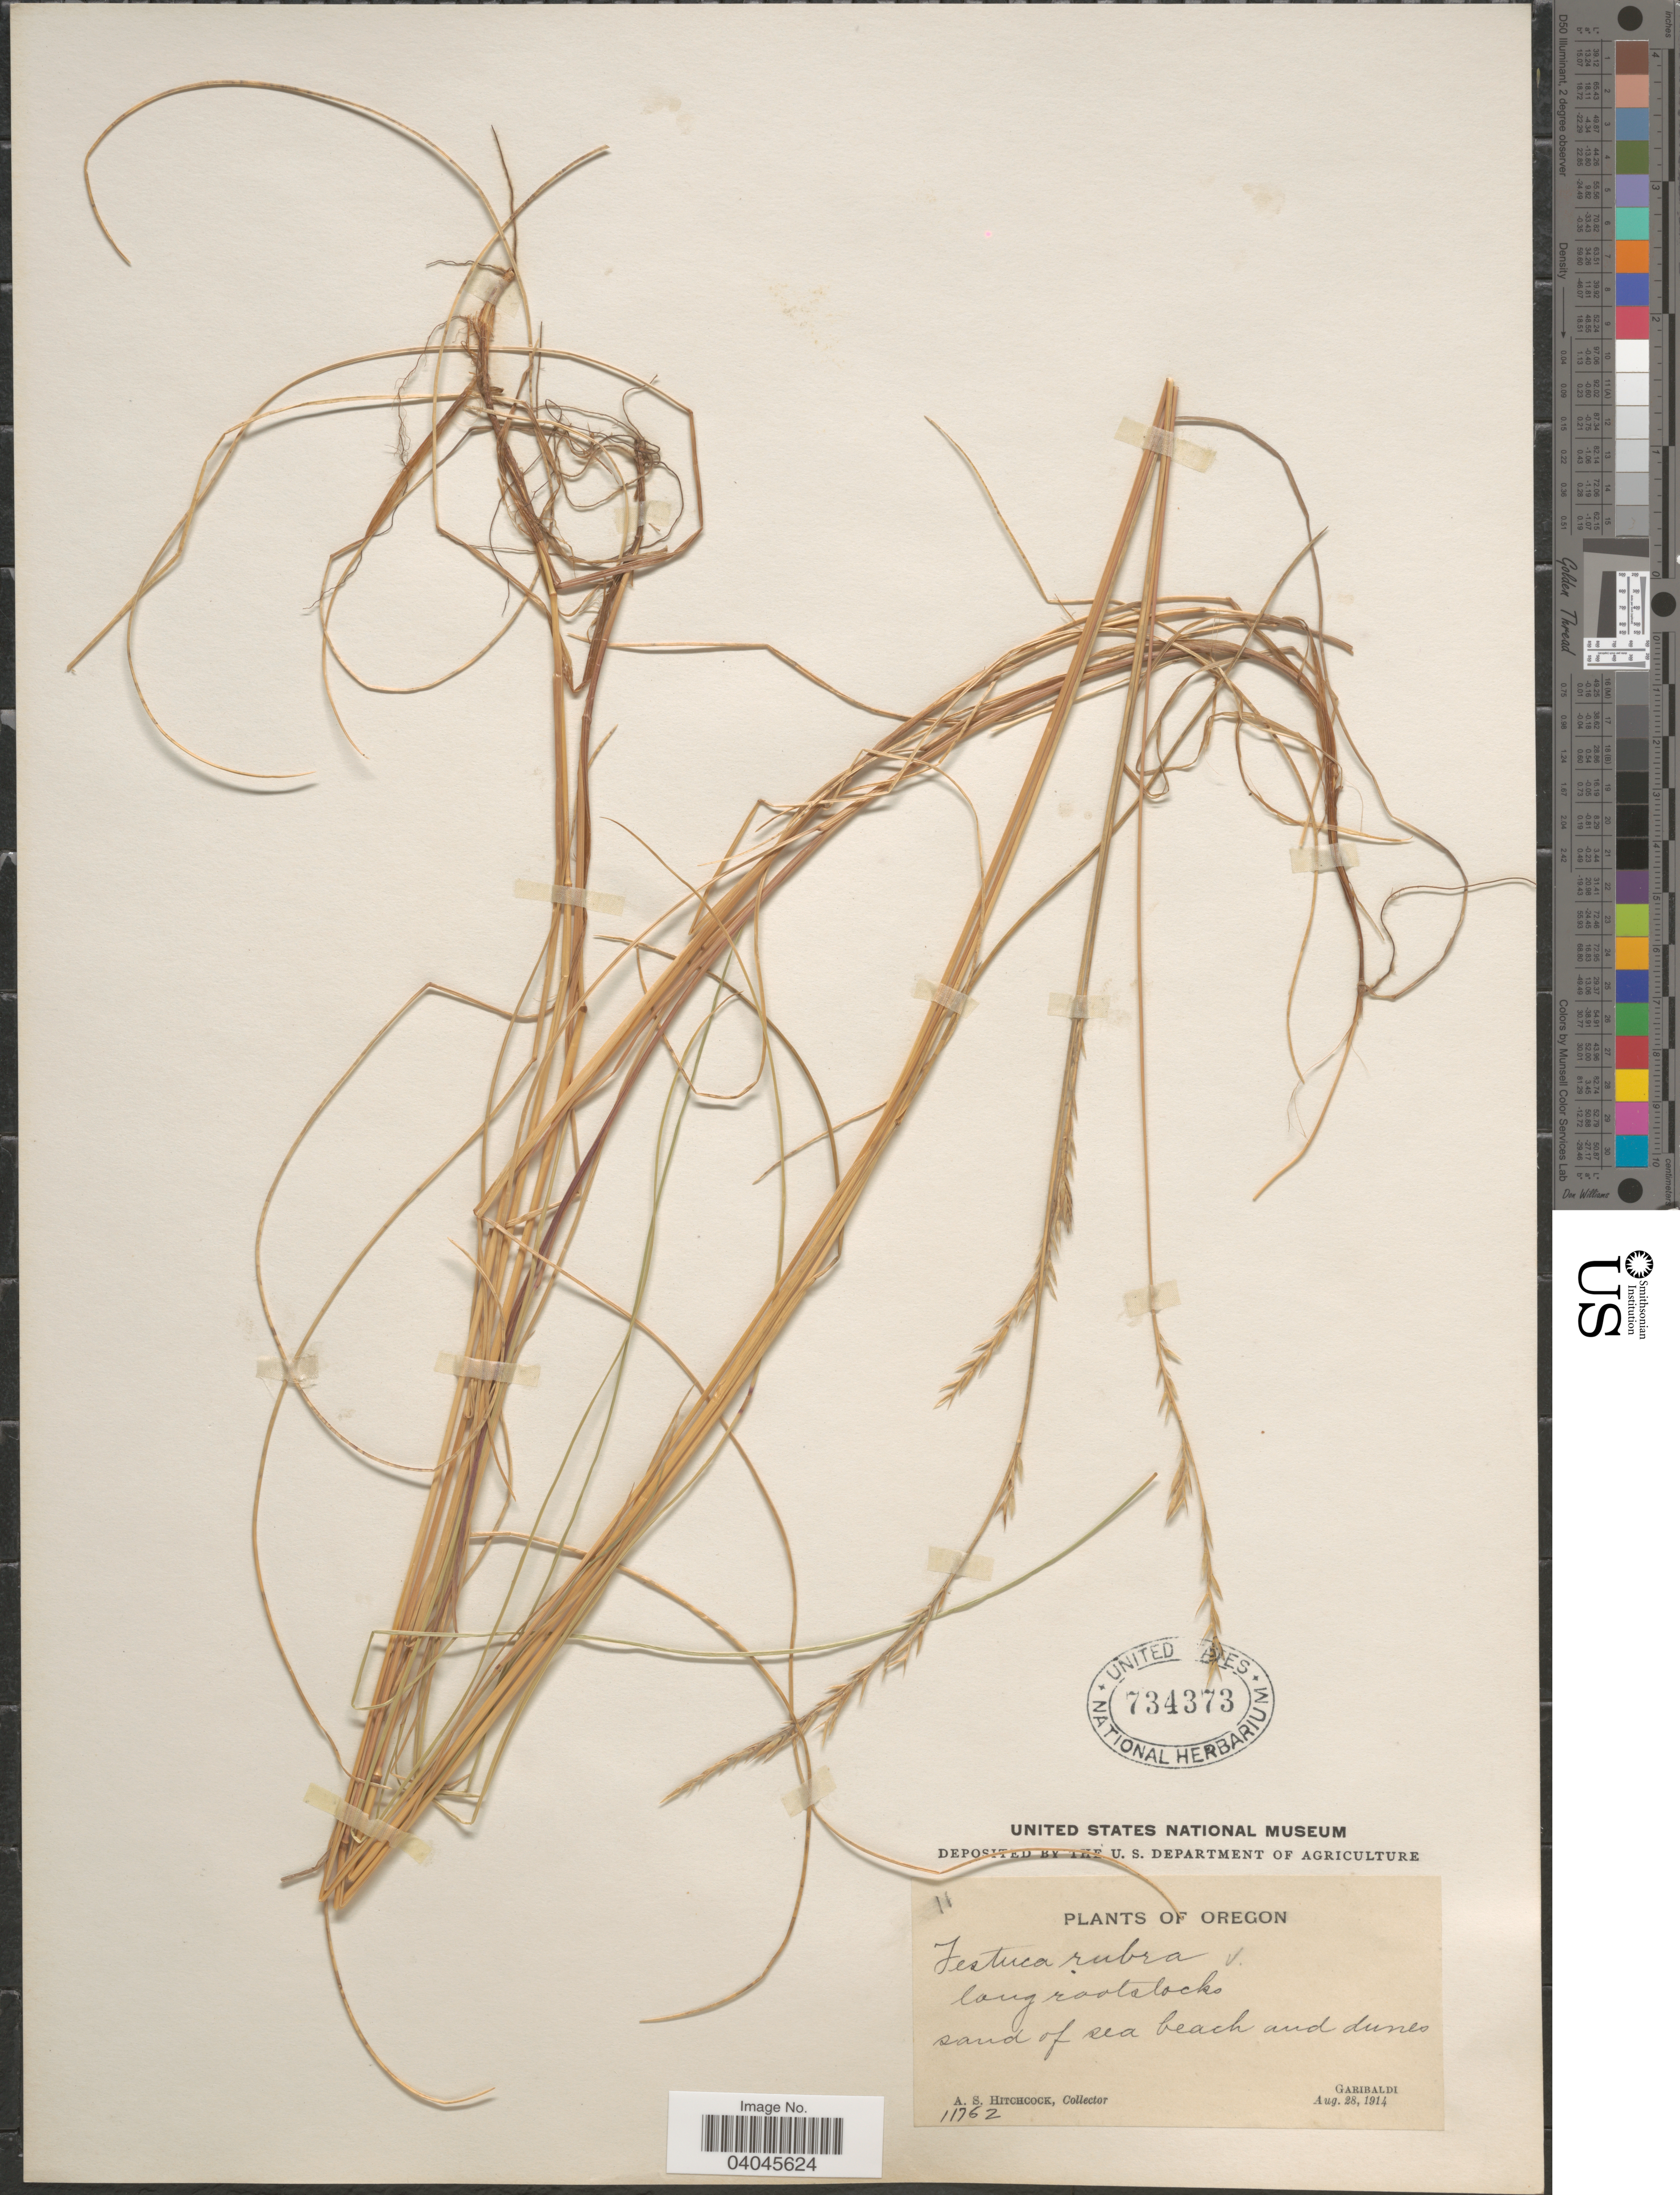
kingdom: Plantae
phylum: Tracheophyta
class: Liliopsida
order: Poales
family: Poaceae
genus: Festuca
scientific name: Festuca rubra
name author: L.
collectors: A. S. Hitchcock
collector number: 11762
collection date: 1914-08-28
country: United States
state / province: Oregon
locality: Garibaldi.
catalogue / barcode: US 734373